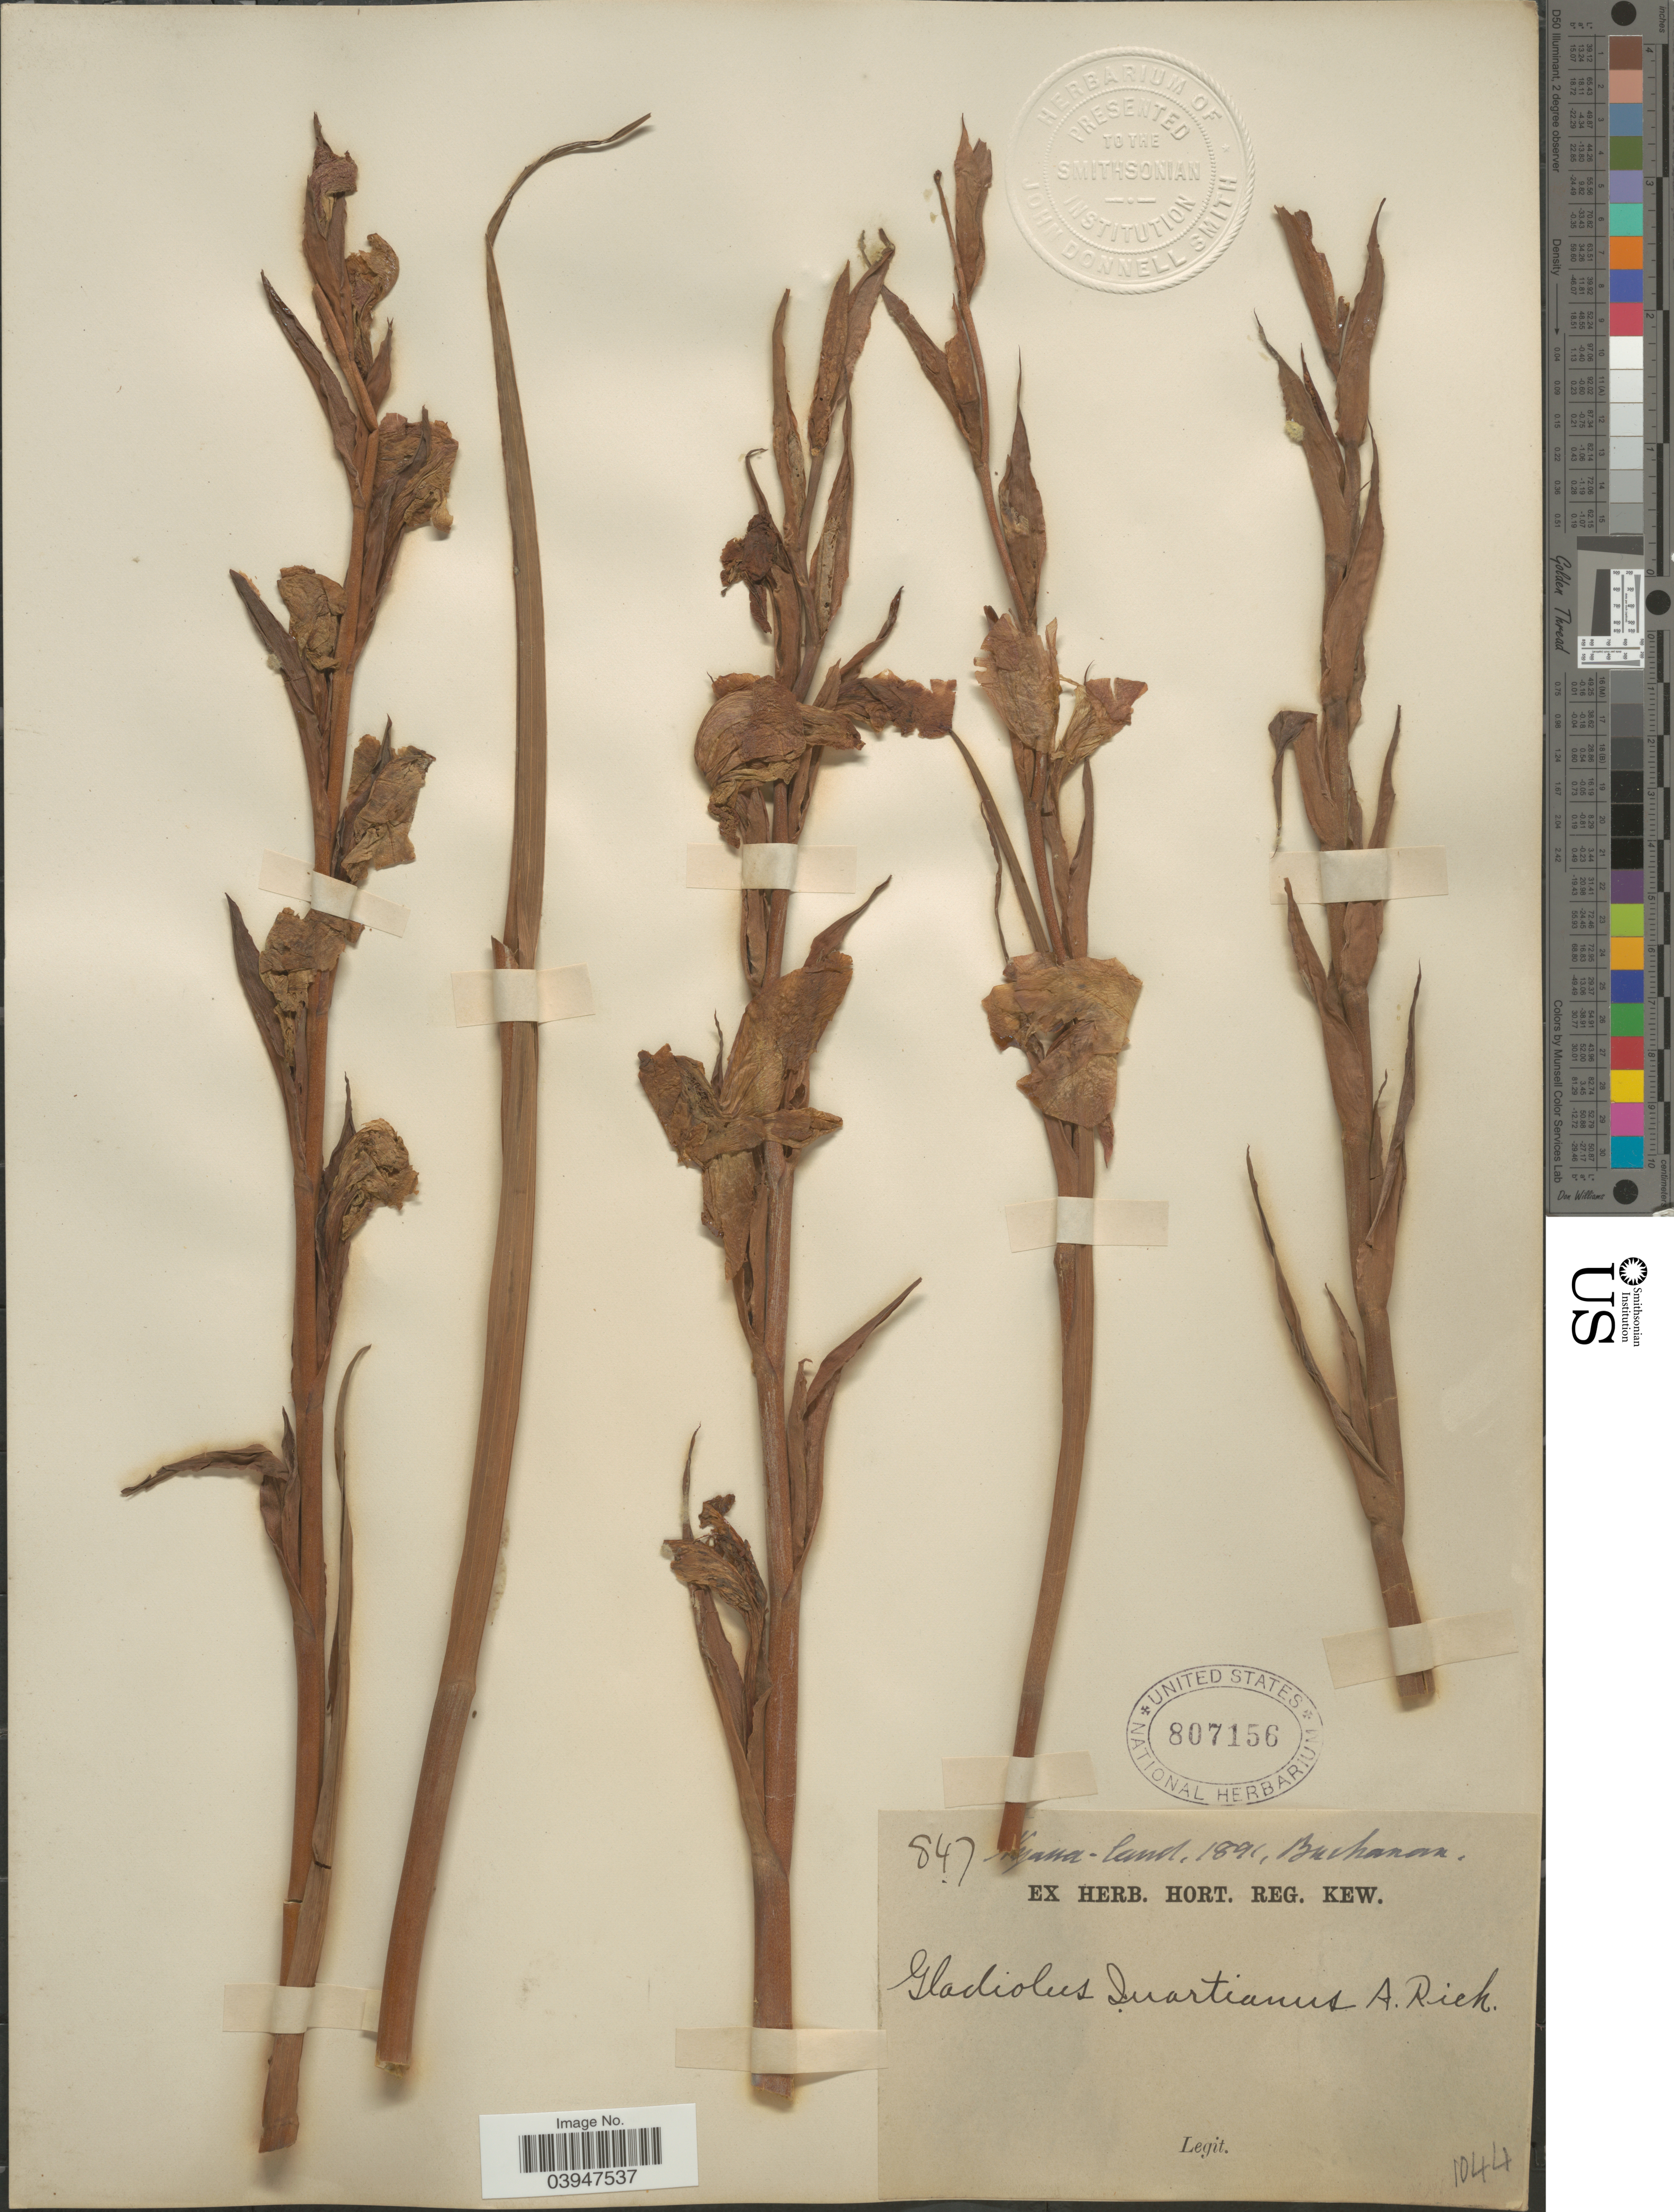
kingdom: Plantae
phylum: Tracheophyta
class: Liliopsida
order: Asparagales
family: Iridaceae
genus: Gladiolus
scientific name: Gladiolus quartinianus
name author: A. Rich.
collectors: -. Buchanan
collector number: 847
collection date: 1891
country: Malawi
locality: Nyassa-land.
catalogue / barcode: US 807156